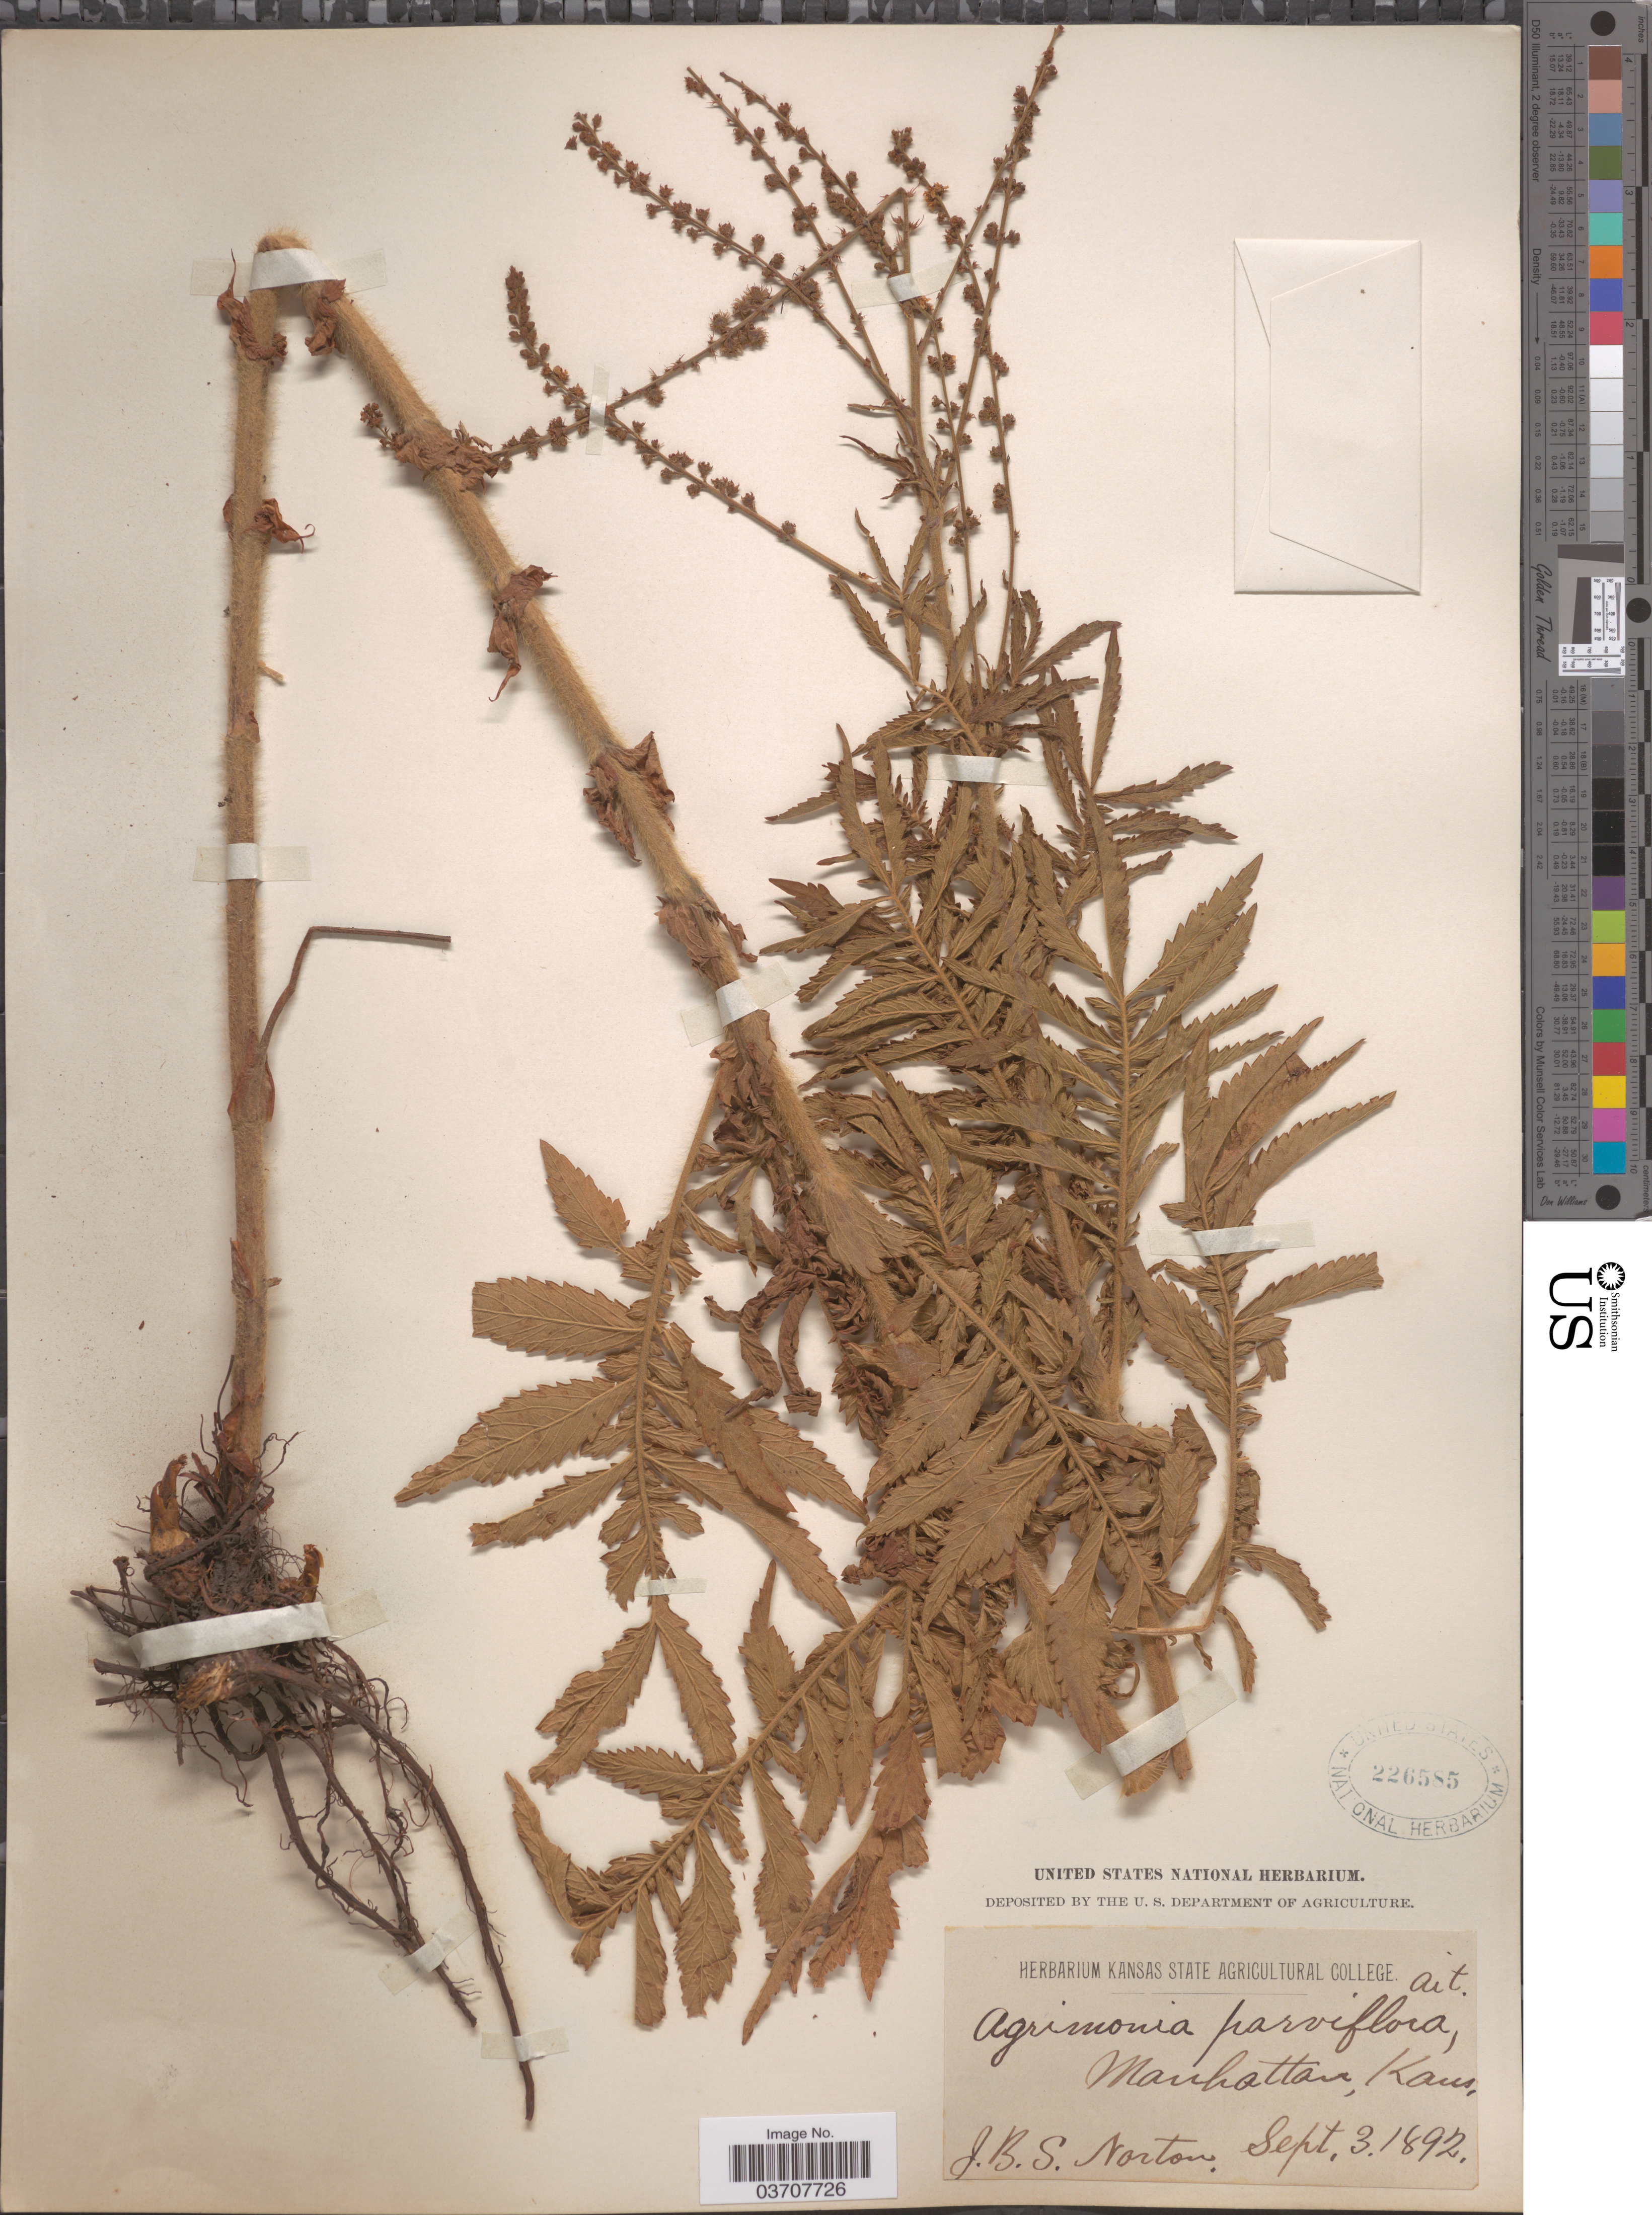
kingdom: Plantae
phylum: Tracheophyta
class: Magnoliopsida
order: Rosales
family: Rosaceae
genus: Agrimonia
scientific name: Agrimonia parviflora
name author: Aiton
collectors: J. B. S. Norton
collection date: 1892-09-03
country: United States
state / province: Kansas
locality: Manhattan.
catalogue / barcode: US 226585